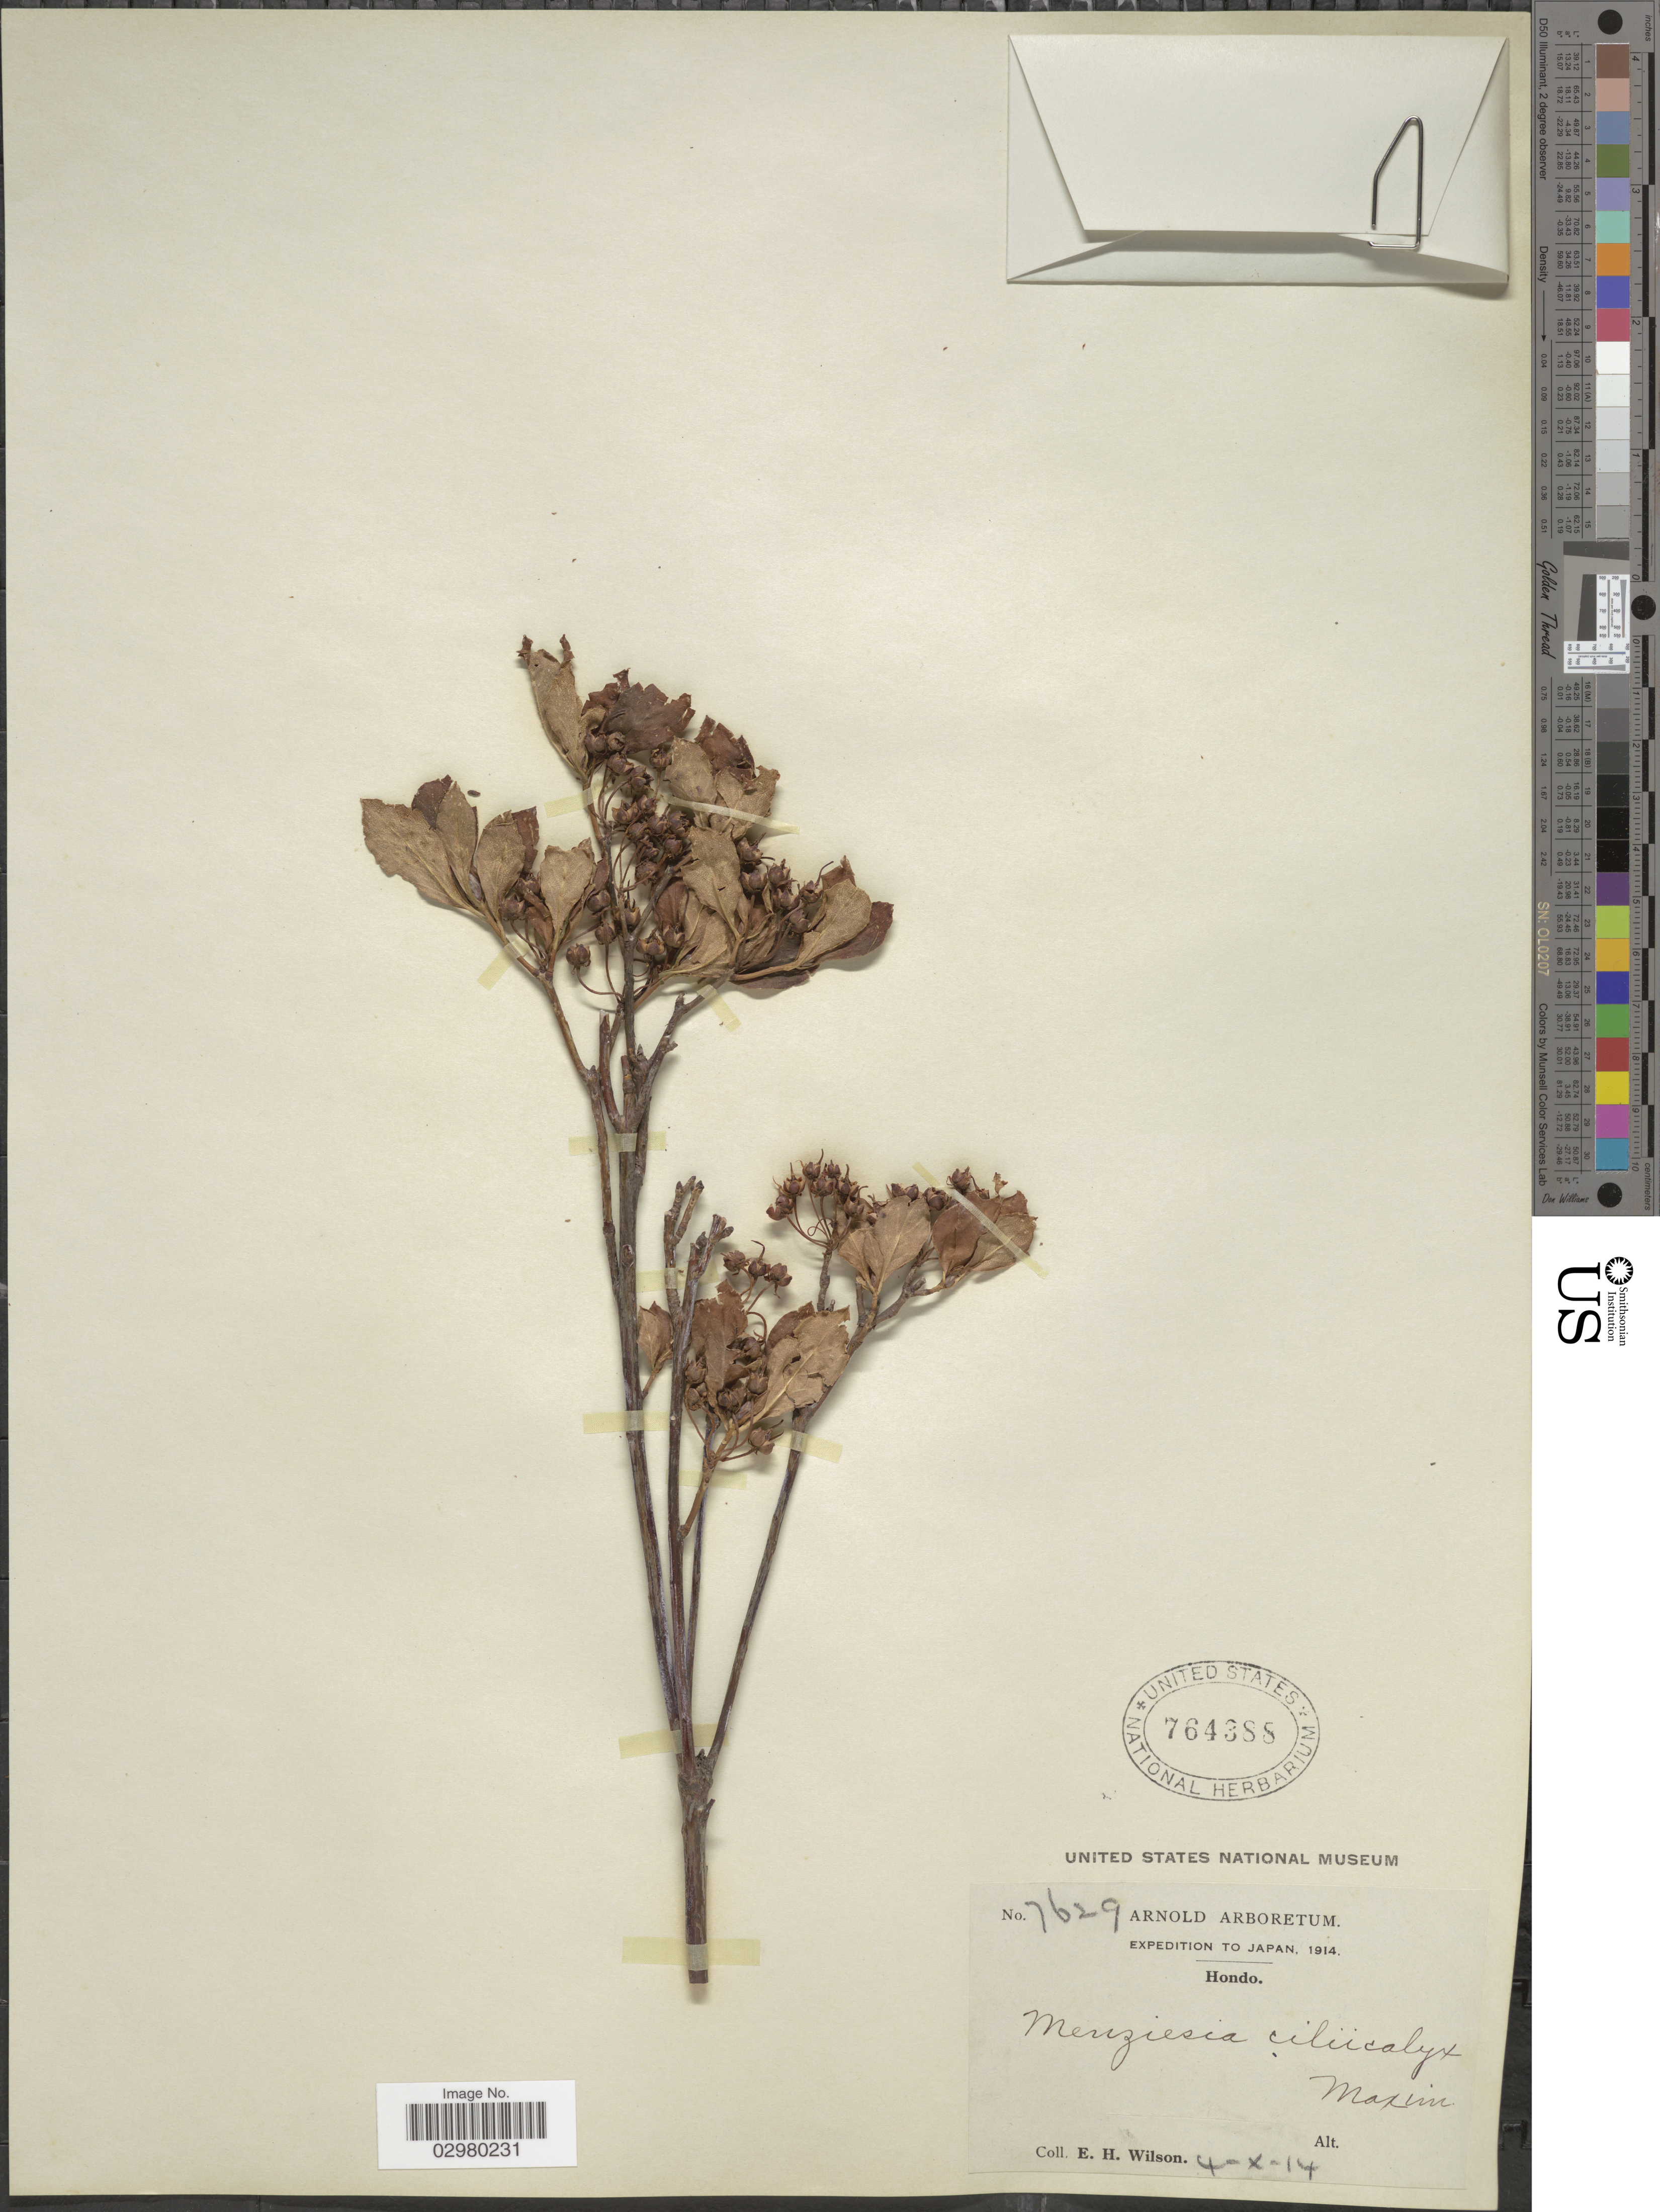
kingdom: Plantae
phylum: Tracheophyta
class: Magnoliopsida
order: Ericales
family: Ericaceae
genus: Menziesia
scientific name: Menziesia ciliicalyx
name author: Maxim.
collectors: E. Wilson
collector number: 7629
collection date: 1914-10-04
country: Japan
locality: Hondo.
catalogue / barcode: US 764388